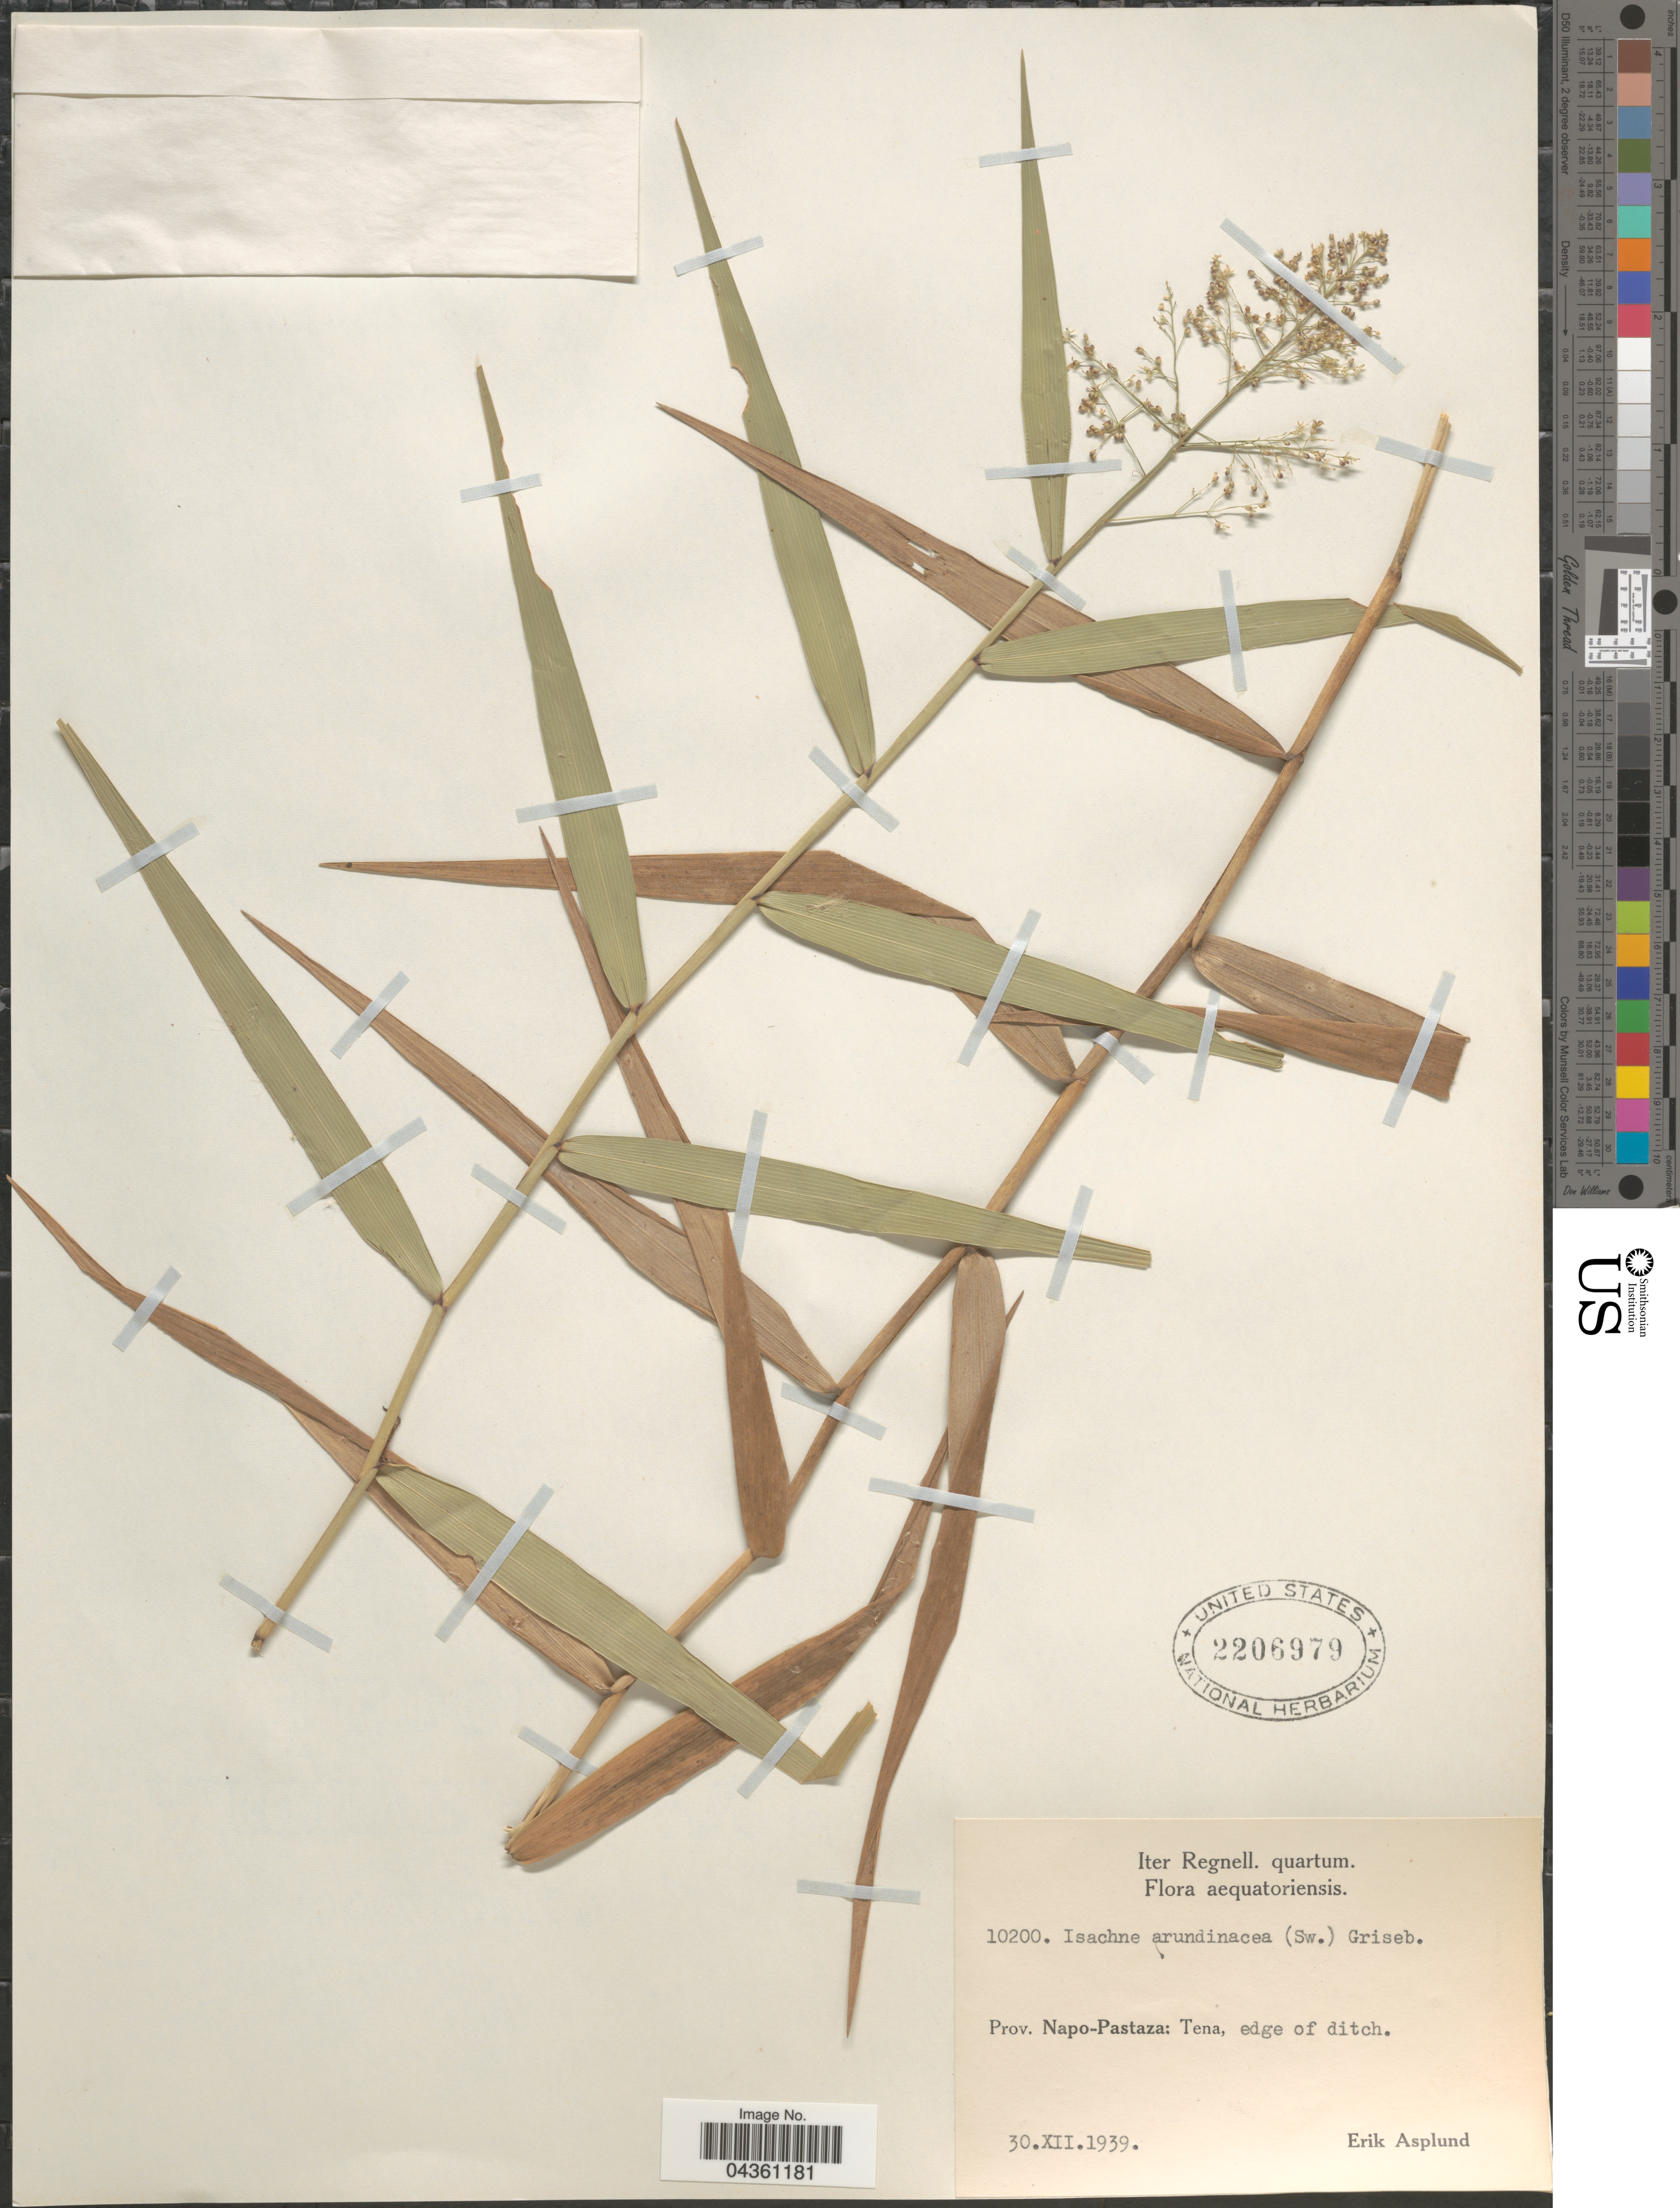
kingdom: Plantae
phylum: Tracheophyta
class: Liliopsida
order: Poales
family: Poaceae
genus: Isachne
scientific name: Isachne arundinacea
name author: (Sw.) Griseb.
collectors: E. Asplund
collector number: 10200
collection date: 1939-12-30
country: Ecuador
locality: Iter Regnell. quartum. Prov. Napo-Pastaza: Tena, edge of ditch.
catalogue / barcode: US 2206979